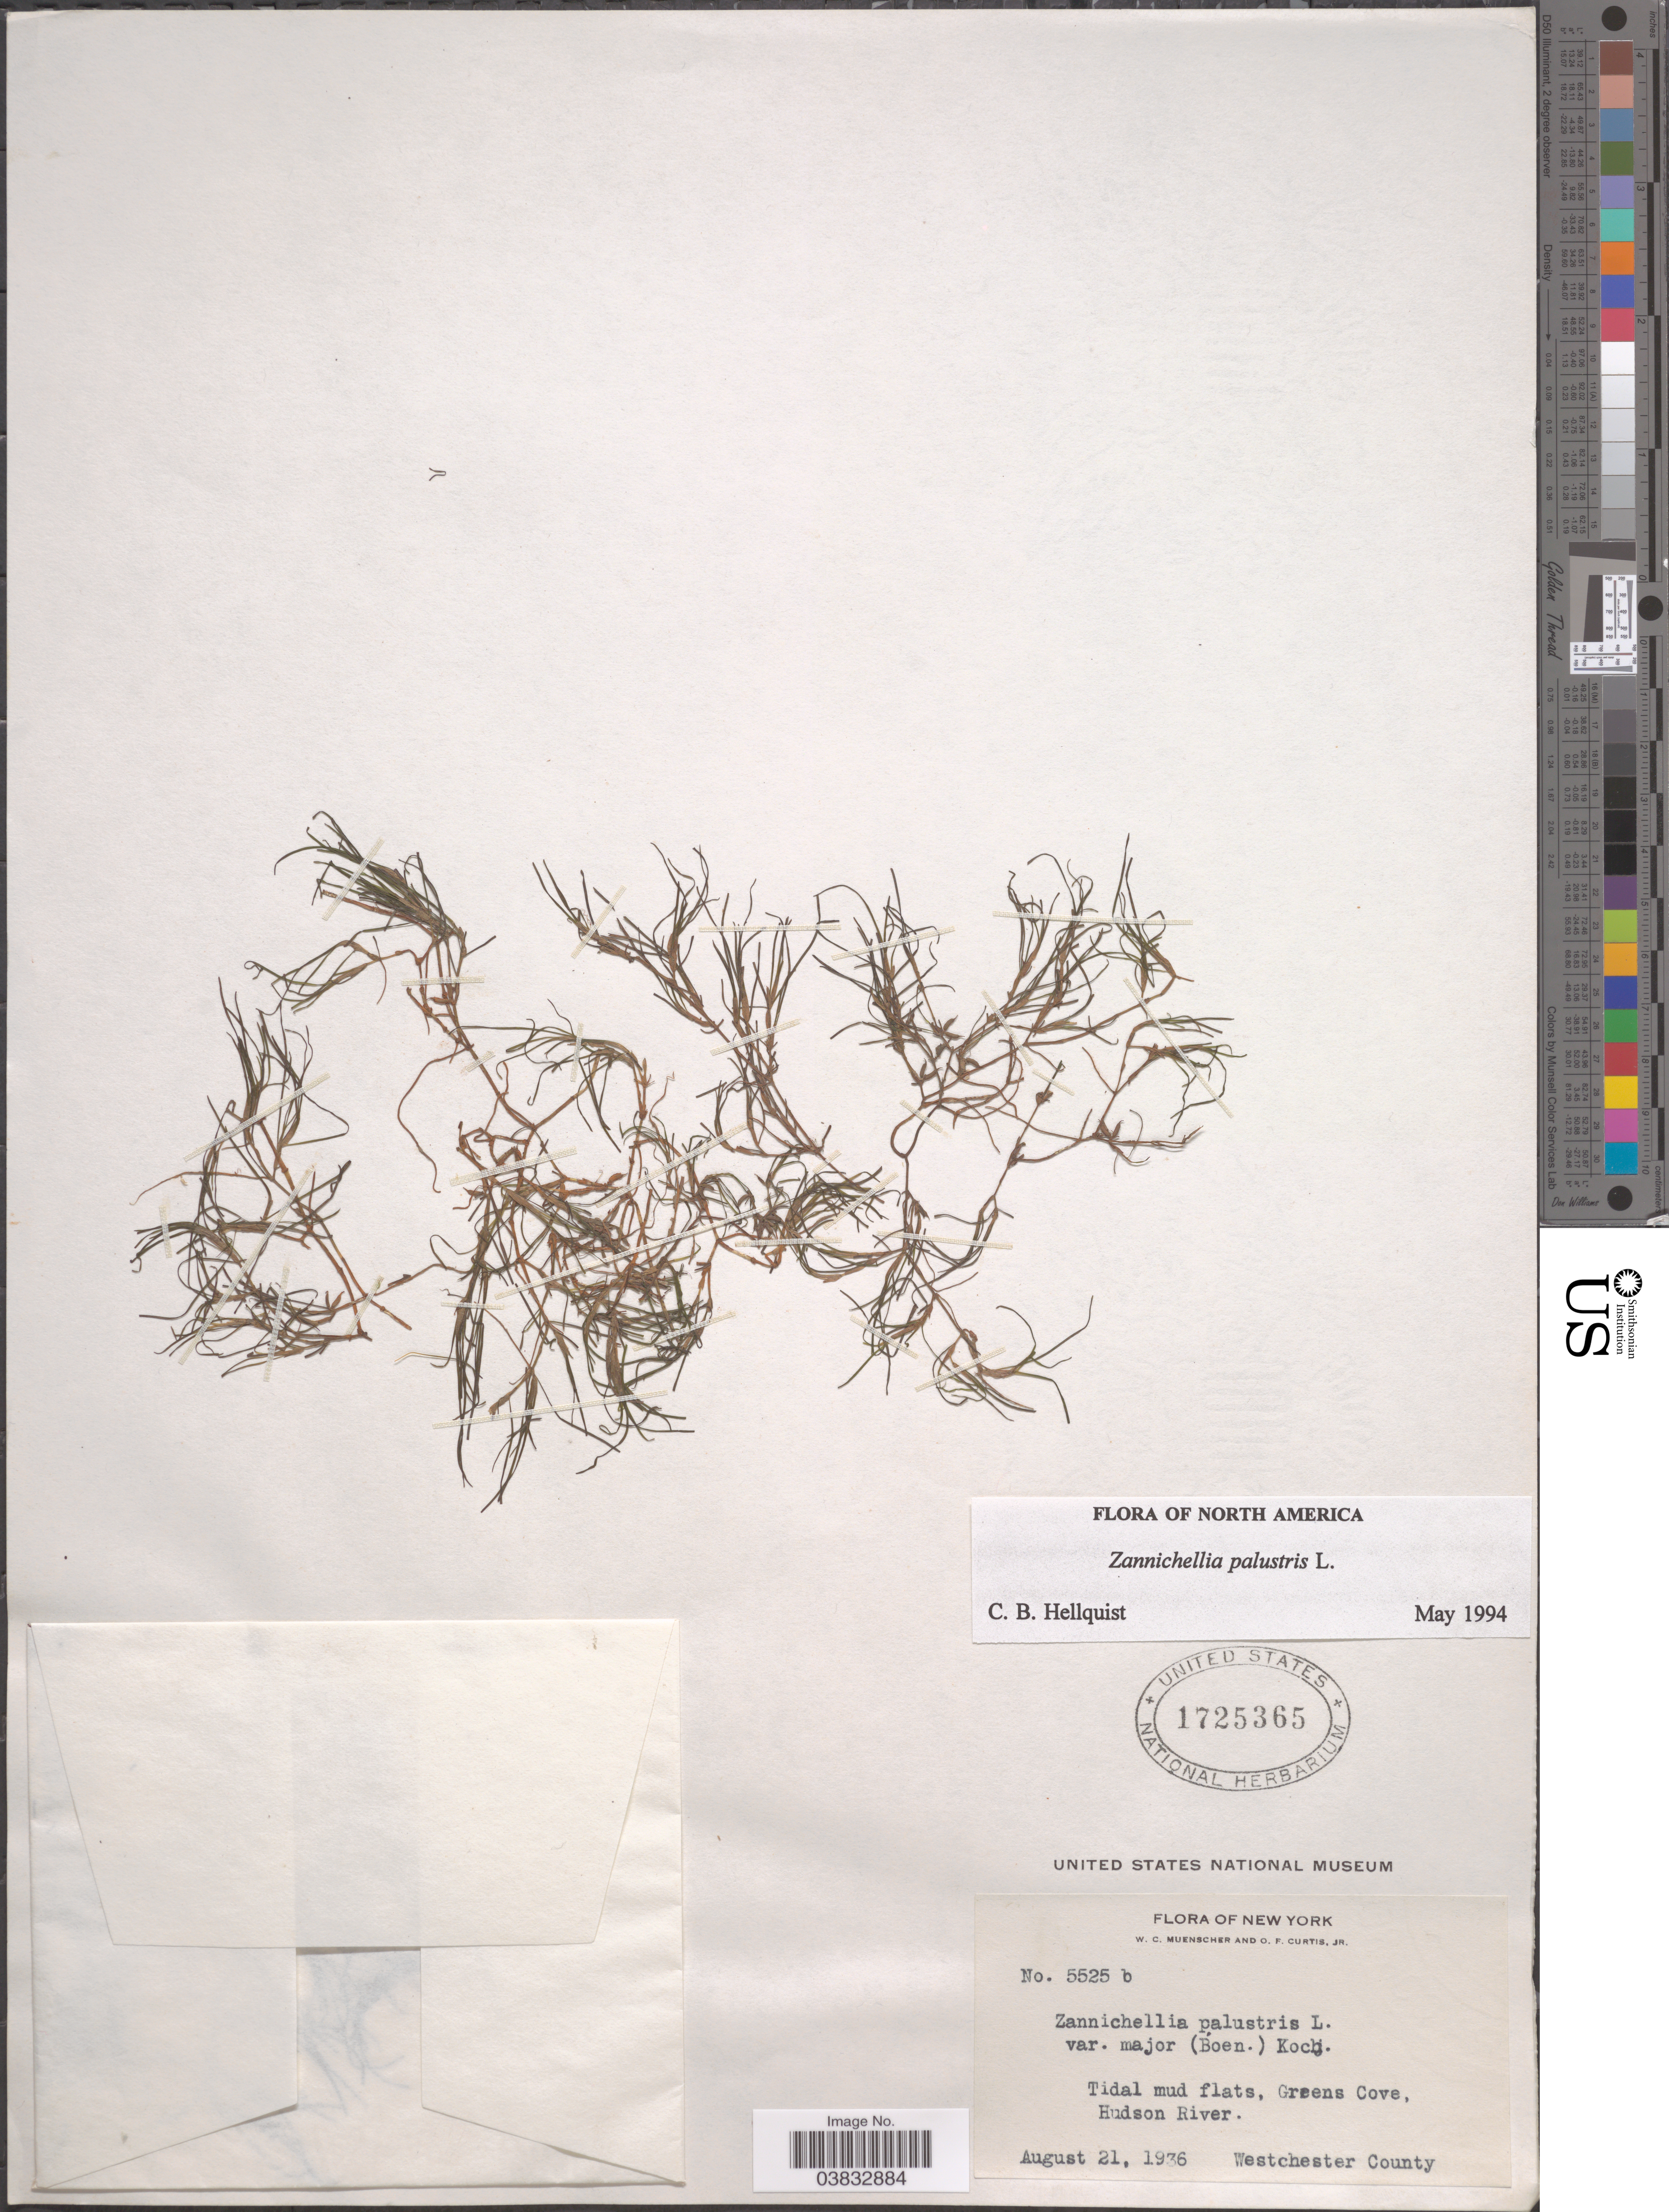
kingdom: Plantae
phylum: Tracheophyta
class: Liliopsida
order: Alismatales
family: Potamogetonaceae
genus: Zannichellia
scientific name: Zannichellia palustris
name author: L.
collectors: W. Muenscher & O. Curtis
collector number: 5525b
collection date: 1936-08-21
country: United States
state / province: New York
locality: Greens Cove, Hudson River. Westchester County.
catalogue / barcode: US 1725365